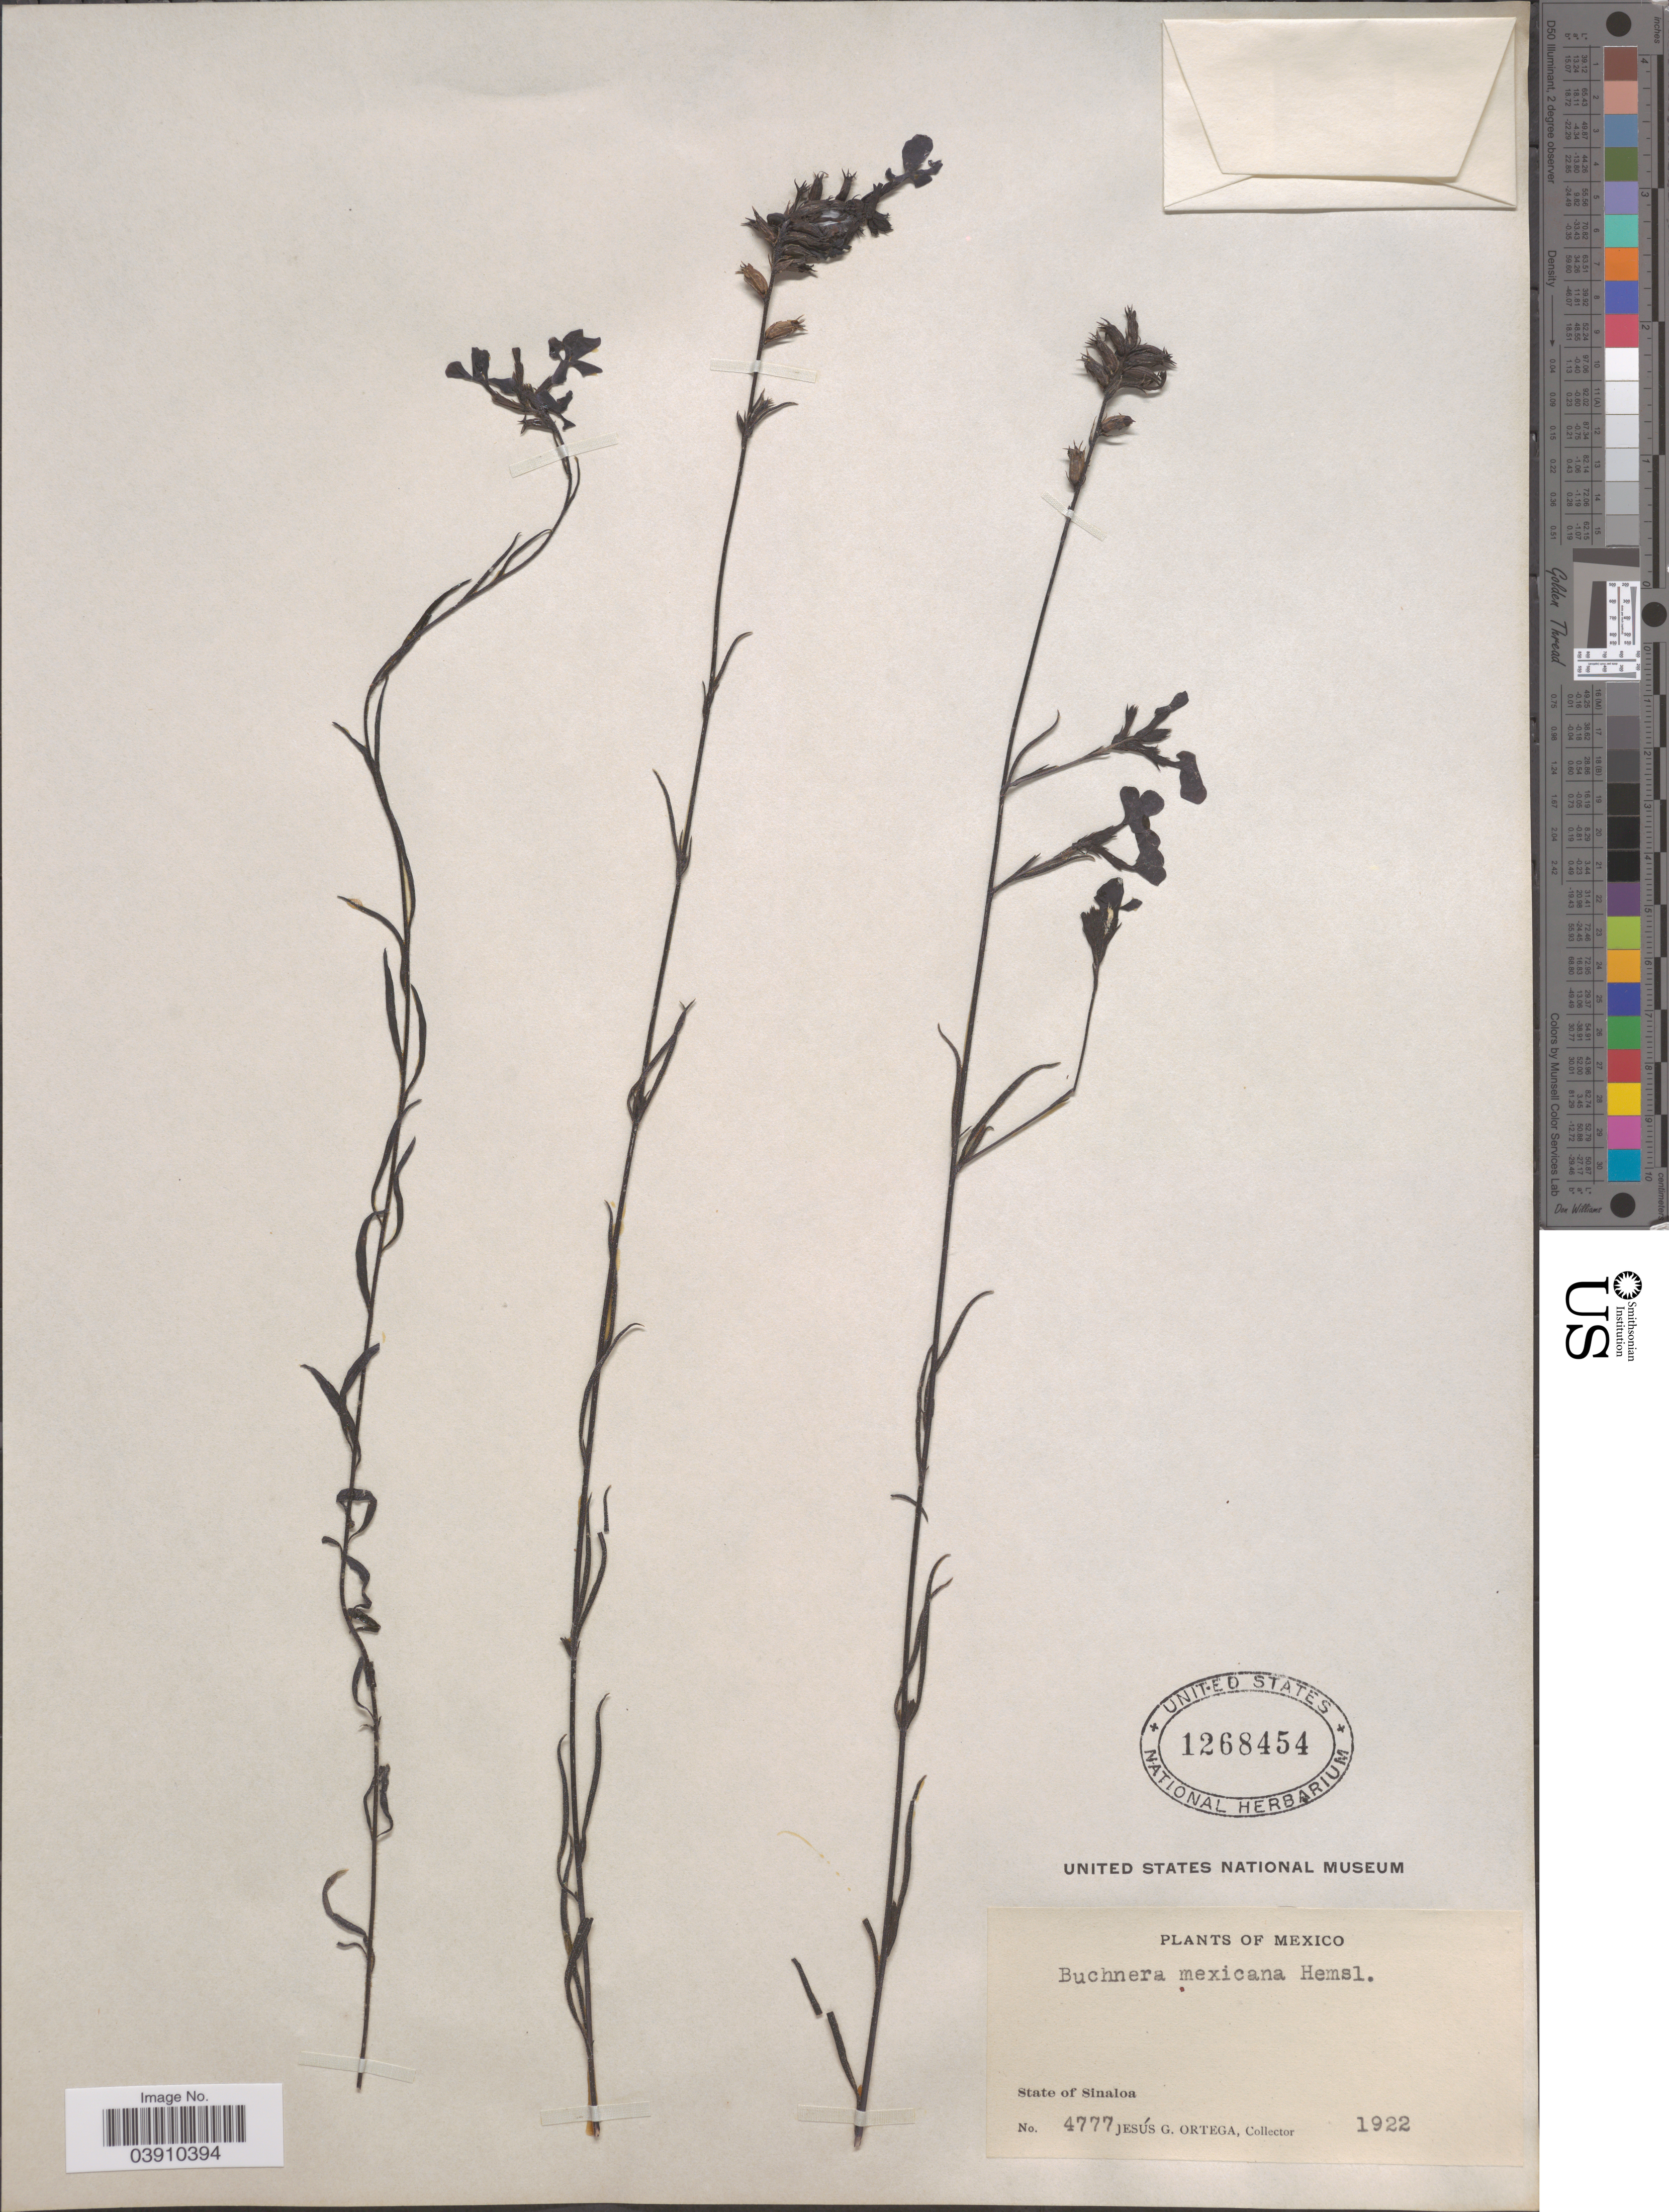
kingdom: Plantae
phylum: Tracheophyta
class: Magnoliopsida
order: Lamiales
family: Orobanchaceae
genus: Buchnera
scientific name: Buchnera pusilla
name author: Kunth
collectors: J. Ortega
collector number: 4777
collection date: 1922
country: Mexico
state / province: Sinaloa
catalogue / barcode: US 1268454